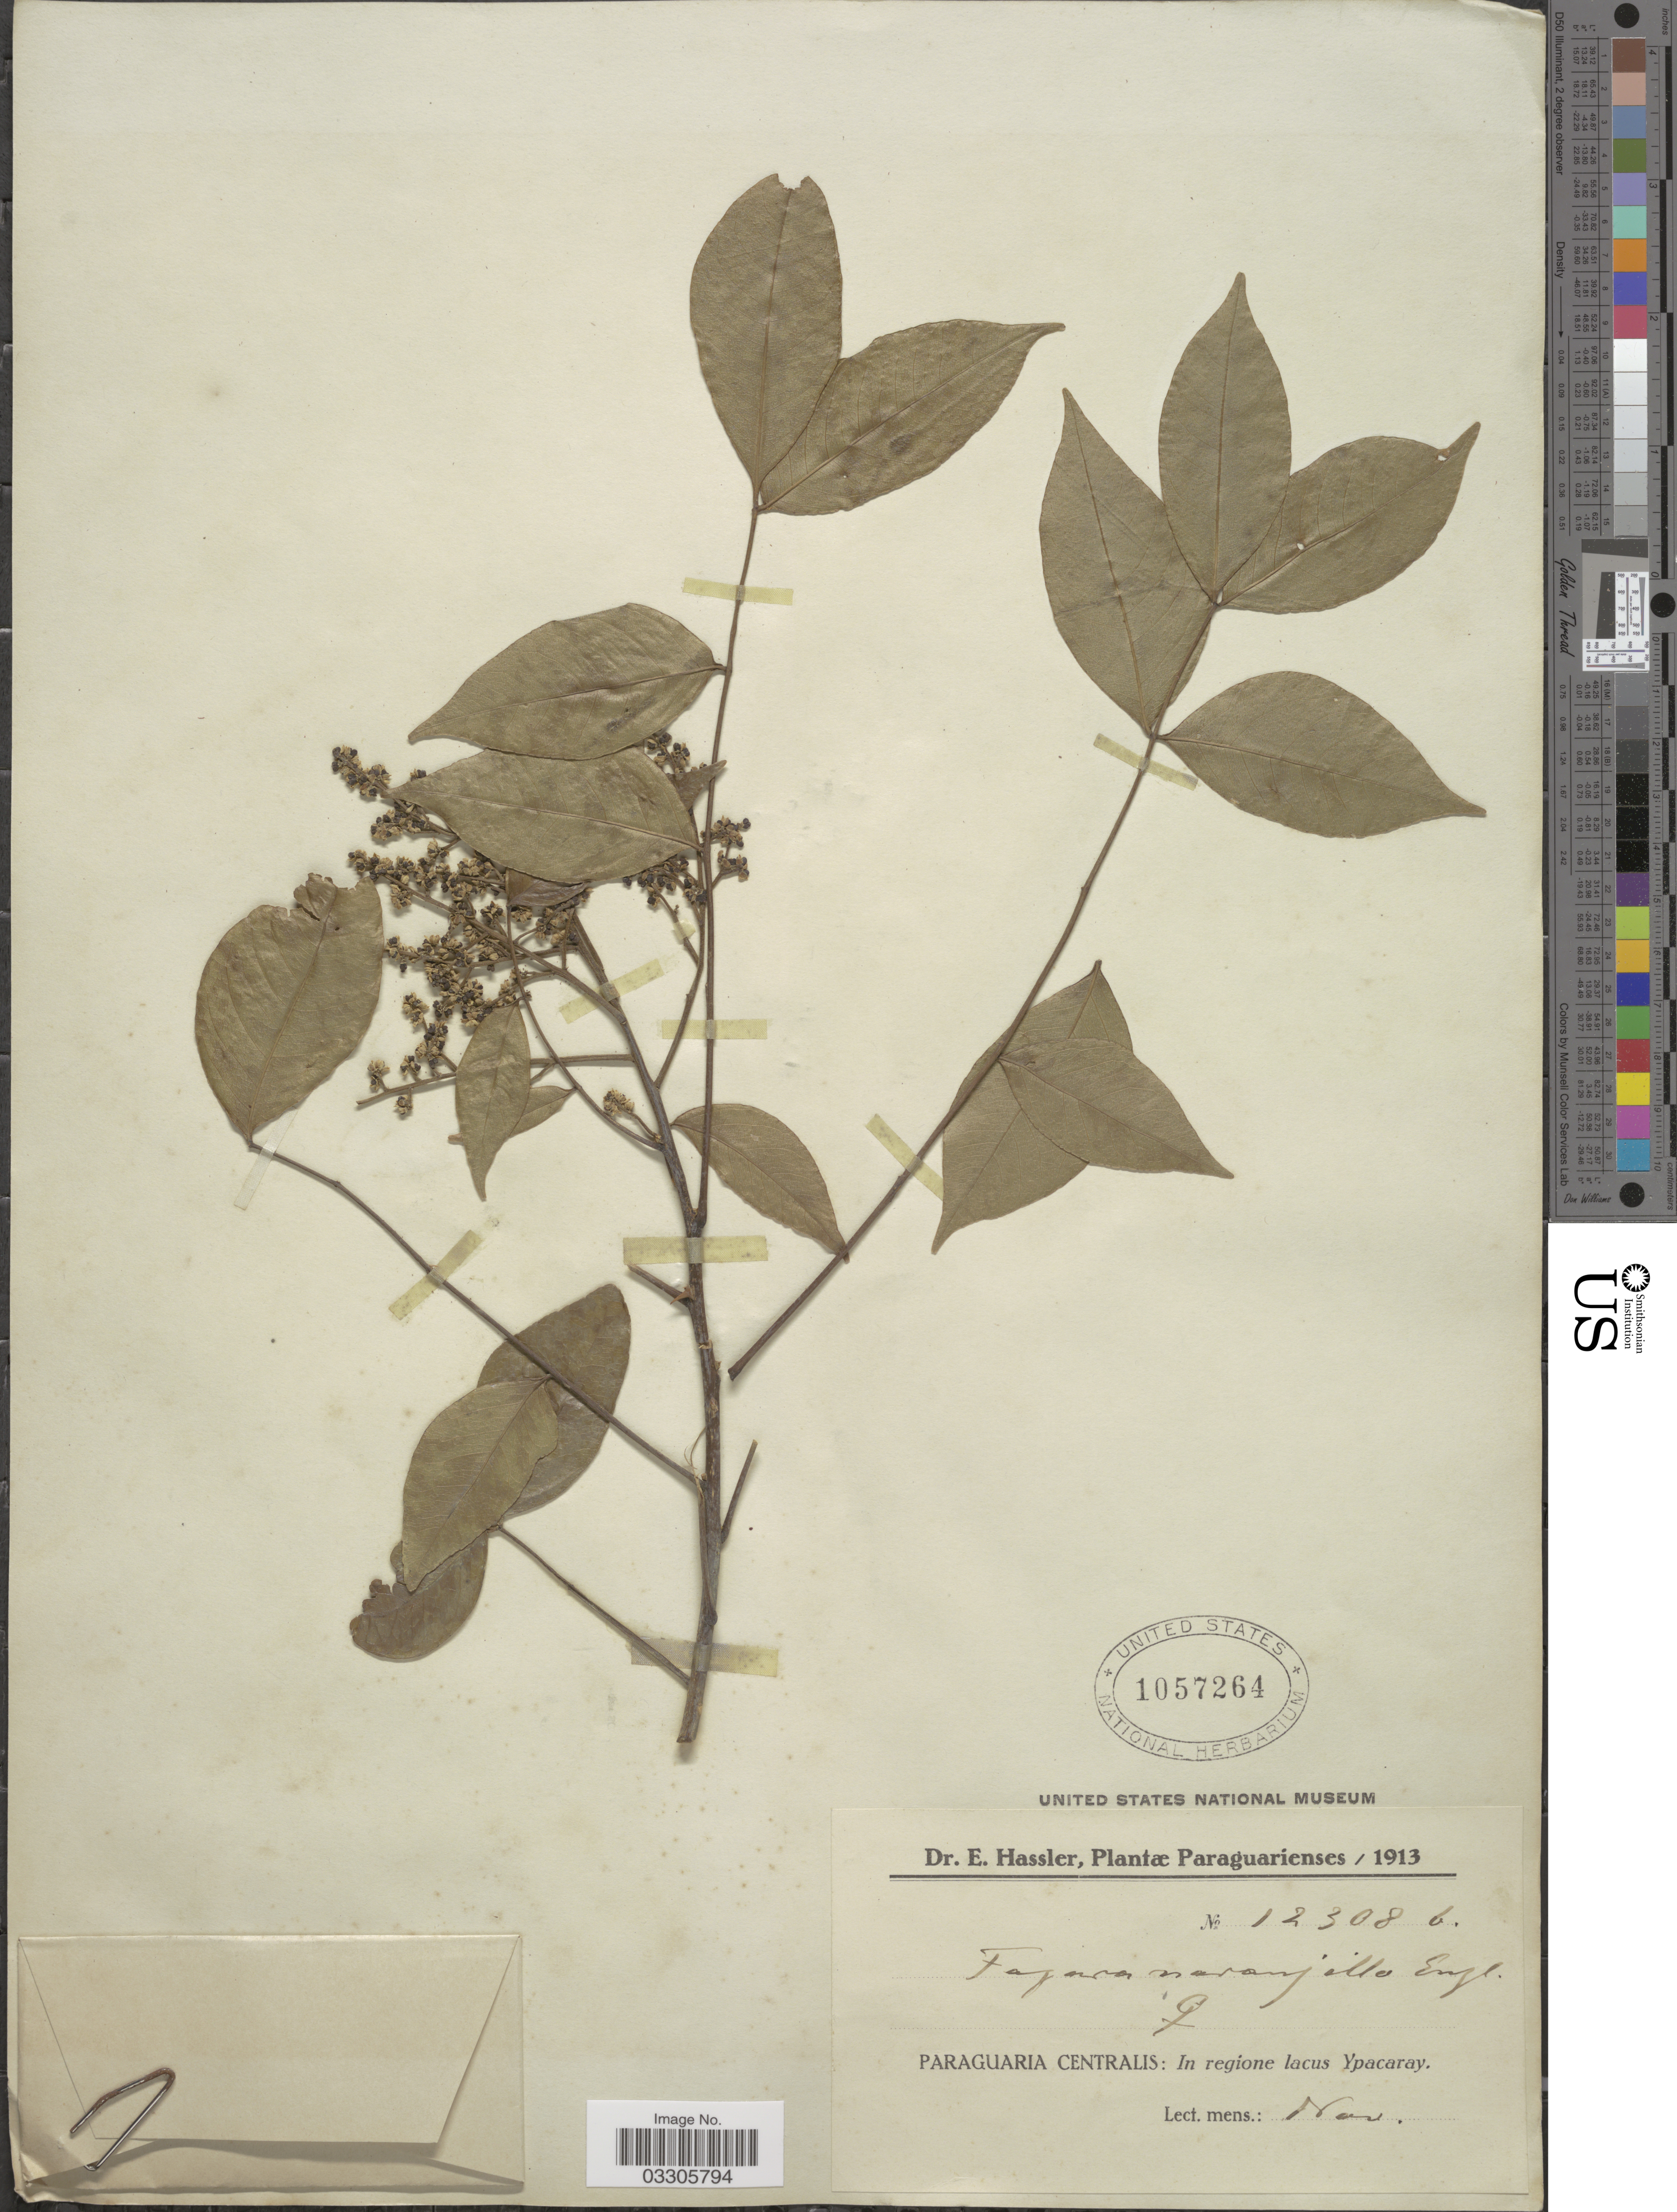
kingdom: Plantae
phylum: Tracheophyta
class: Magnoliopsida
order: Sapindales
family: Rutaceae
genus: Zanthoxylum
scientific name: Zanthoxylum naranjillo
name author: Griseb.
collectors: E. Hassler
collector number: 12308b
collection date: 1913-11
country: Paraguay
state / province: Paraguari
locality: Paraguarienses, Paraguaria Centralis: In regione lacus Ypacaray.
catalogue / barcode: US 1057264